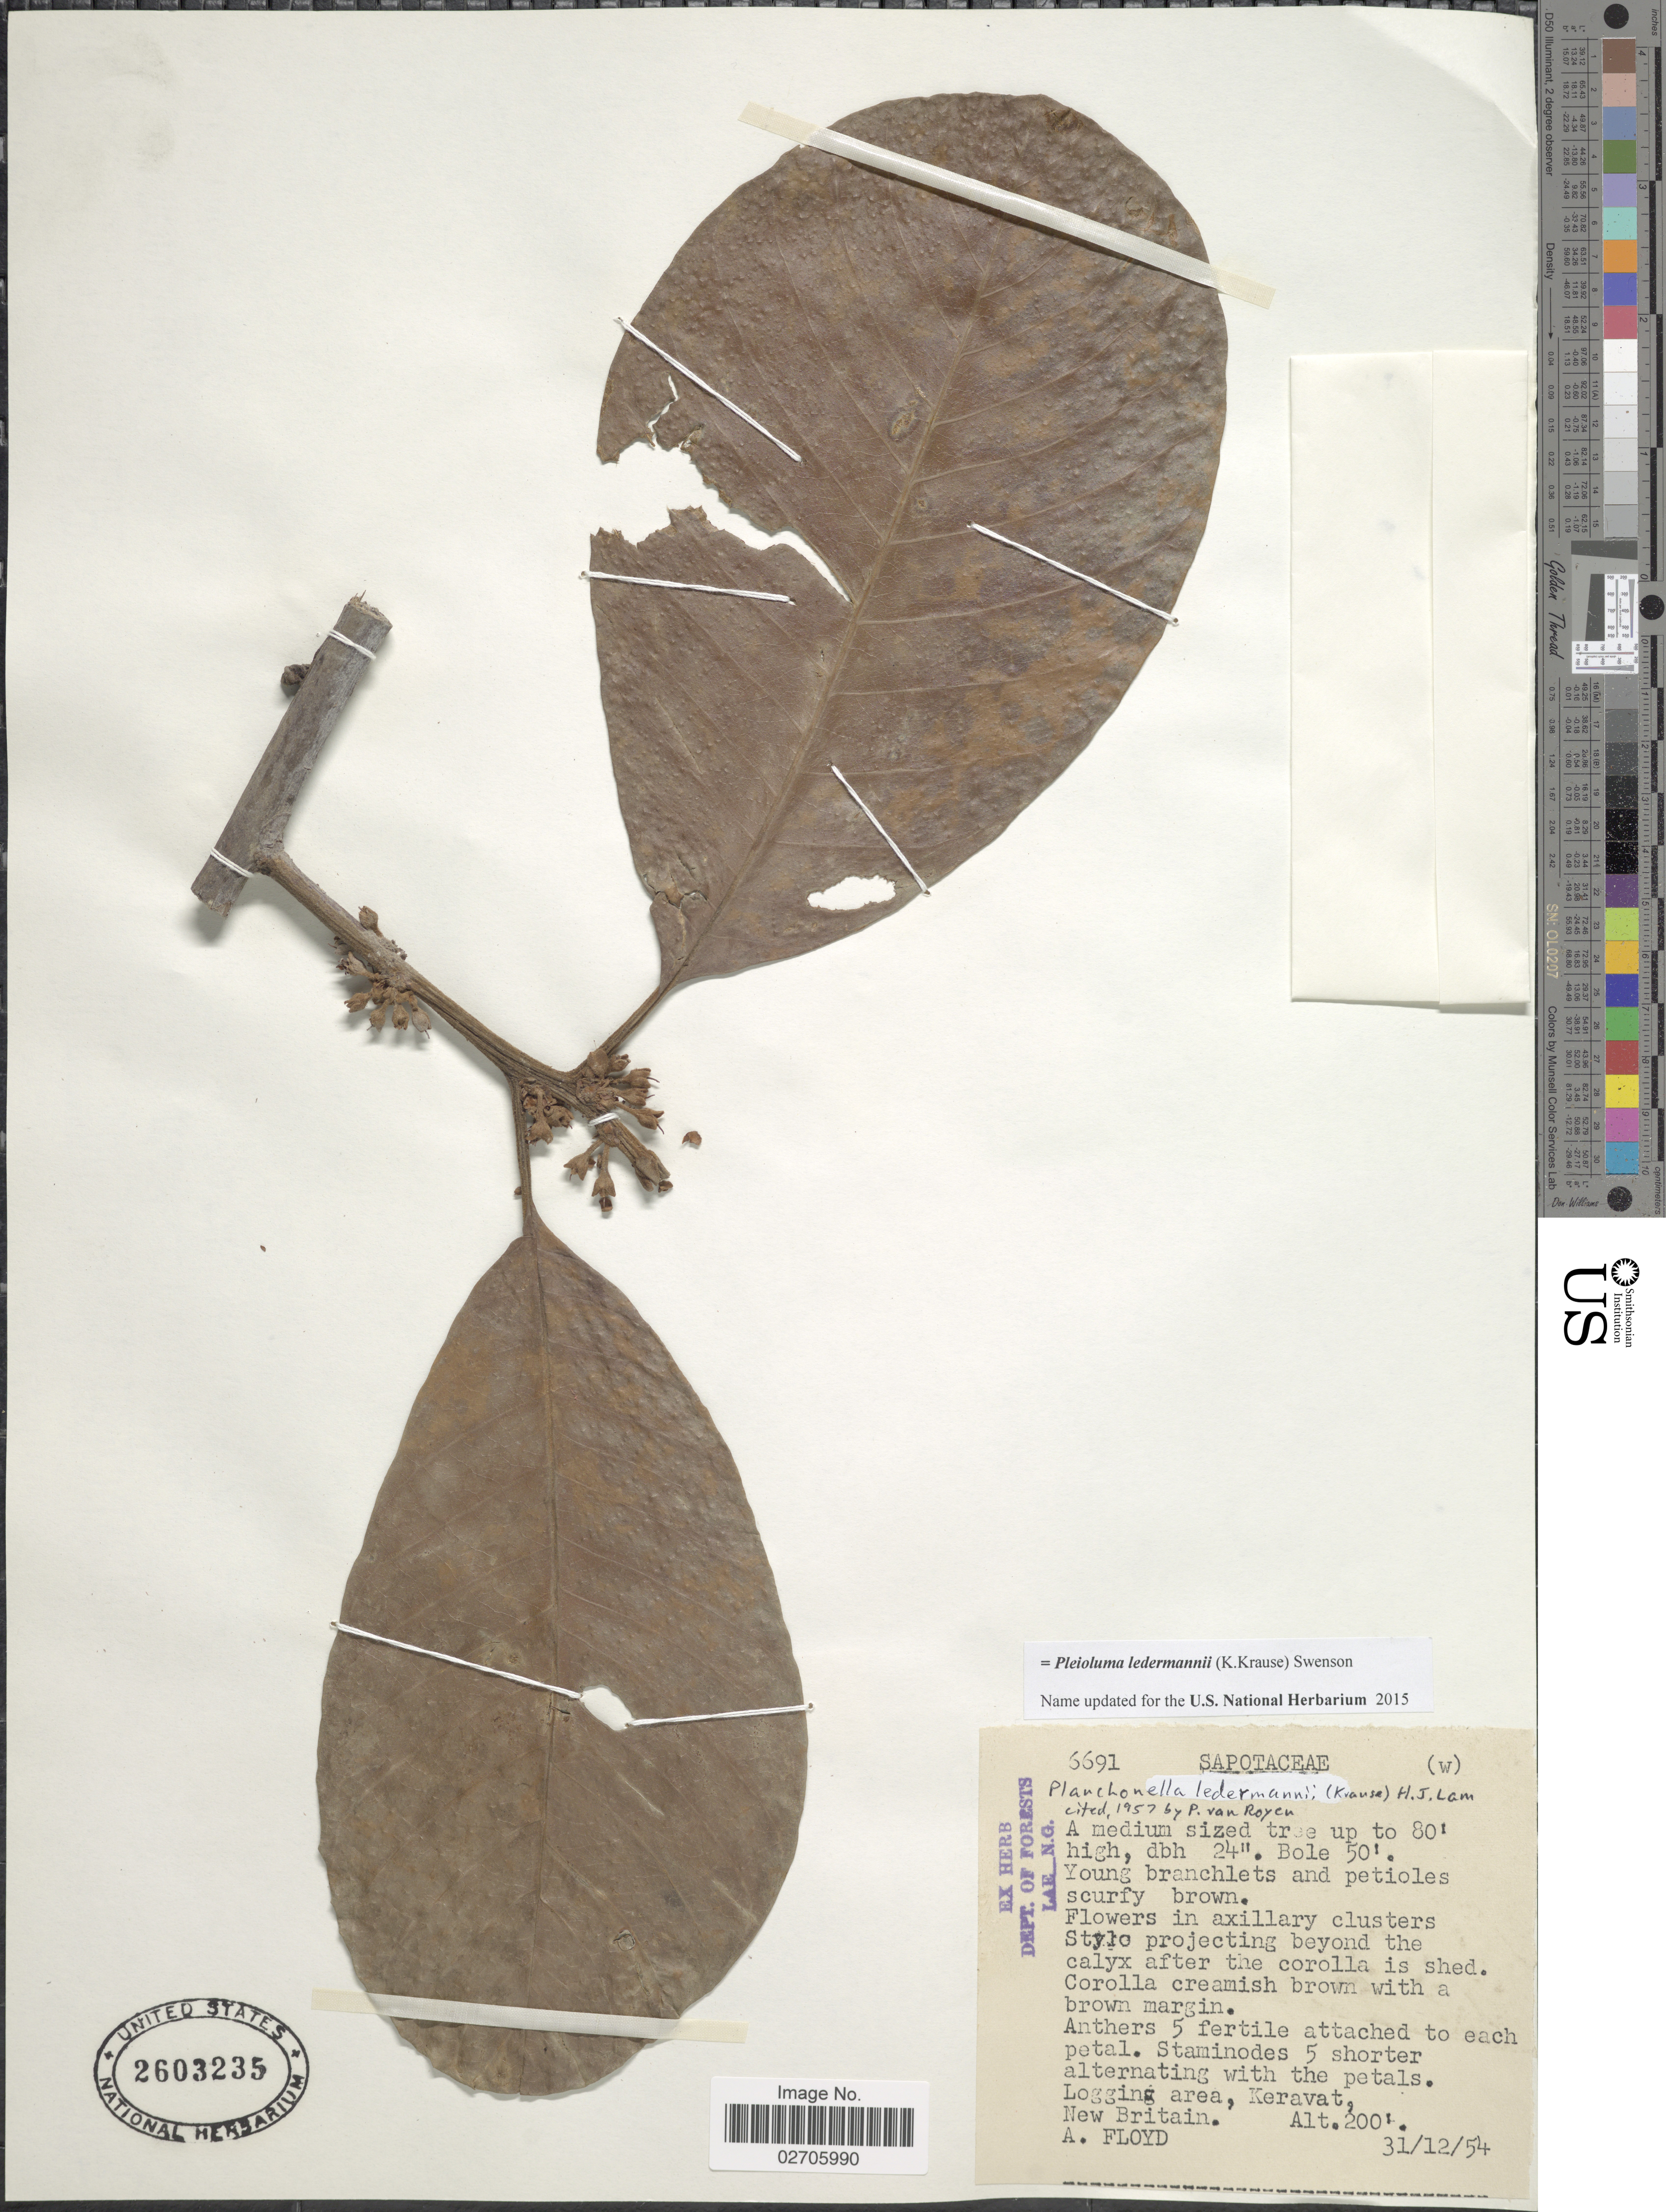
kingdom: Plantae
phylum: Tracheophyta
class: Magnoliopsida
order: Ericales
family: Sapotaceae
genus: Pleioluma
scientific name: Pleioluma ledermannii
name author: (K. Krause) Swenson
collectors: A. Floyd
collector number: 6691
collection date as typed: Transcribed d/m/y: 31/12/54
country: Papua New Guinea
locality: Logging area, Keravat, New Britain.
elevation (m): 61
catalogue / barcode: US 2603235